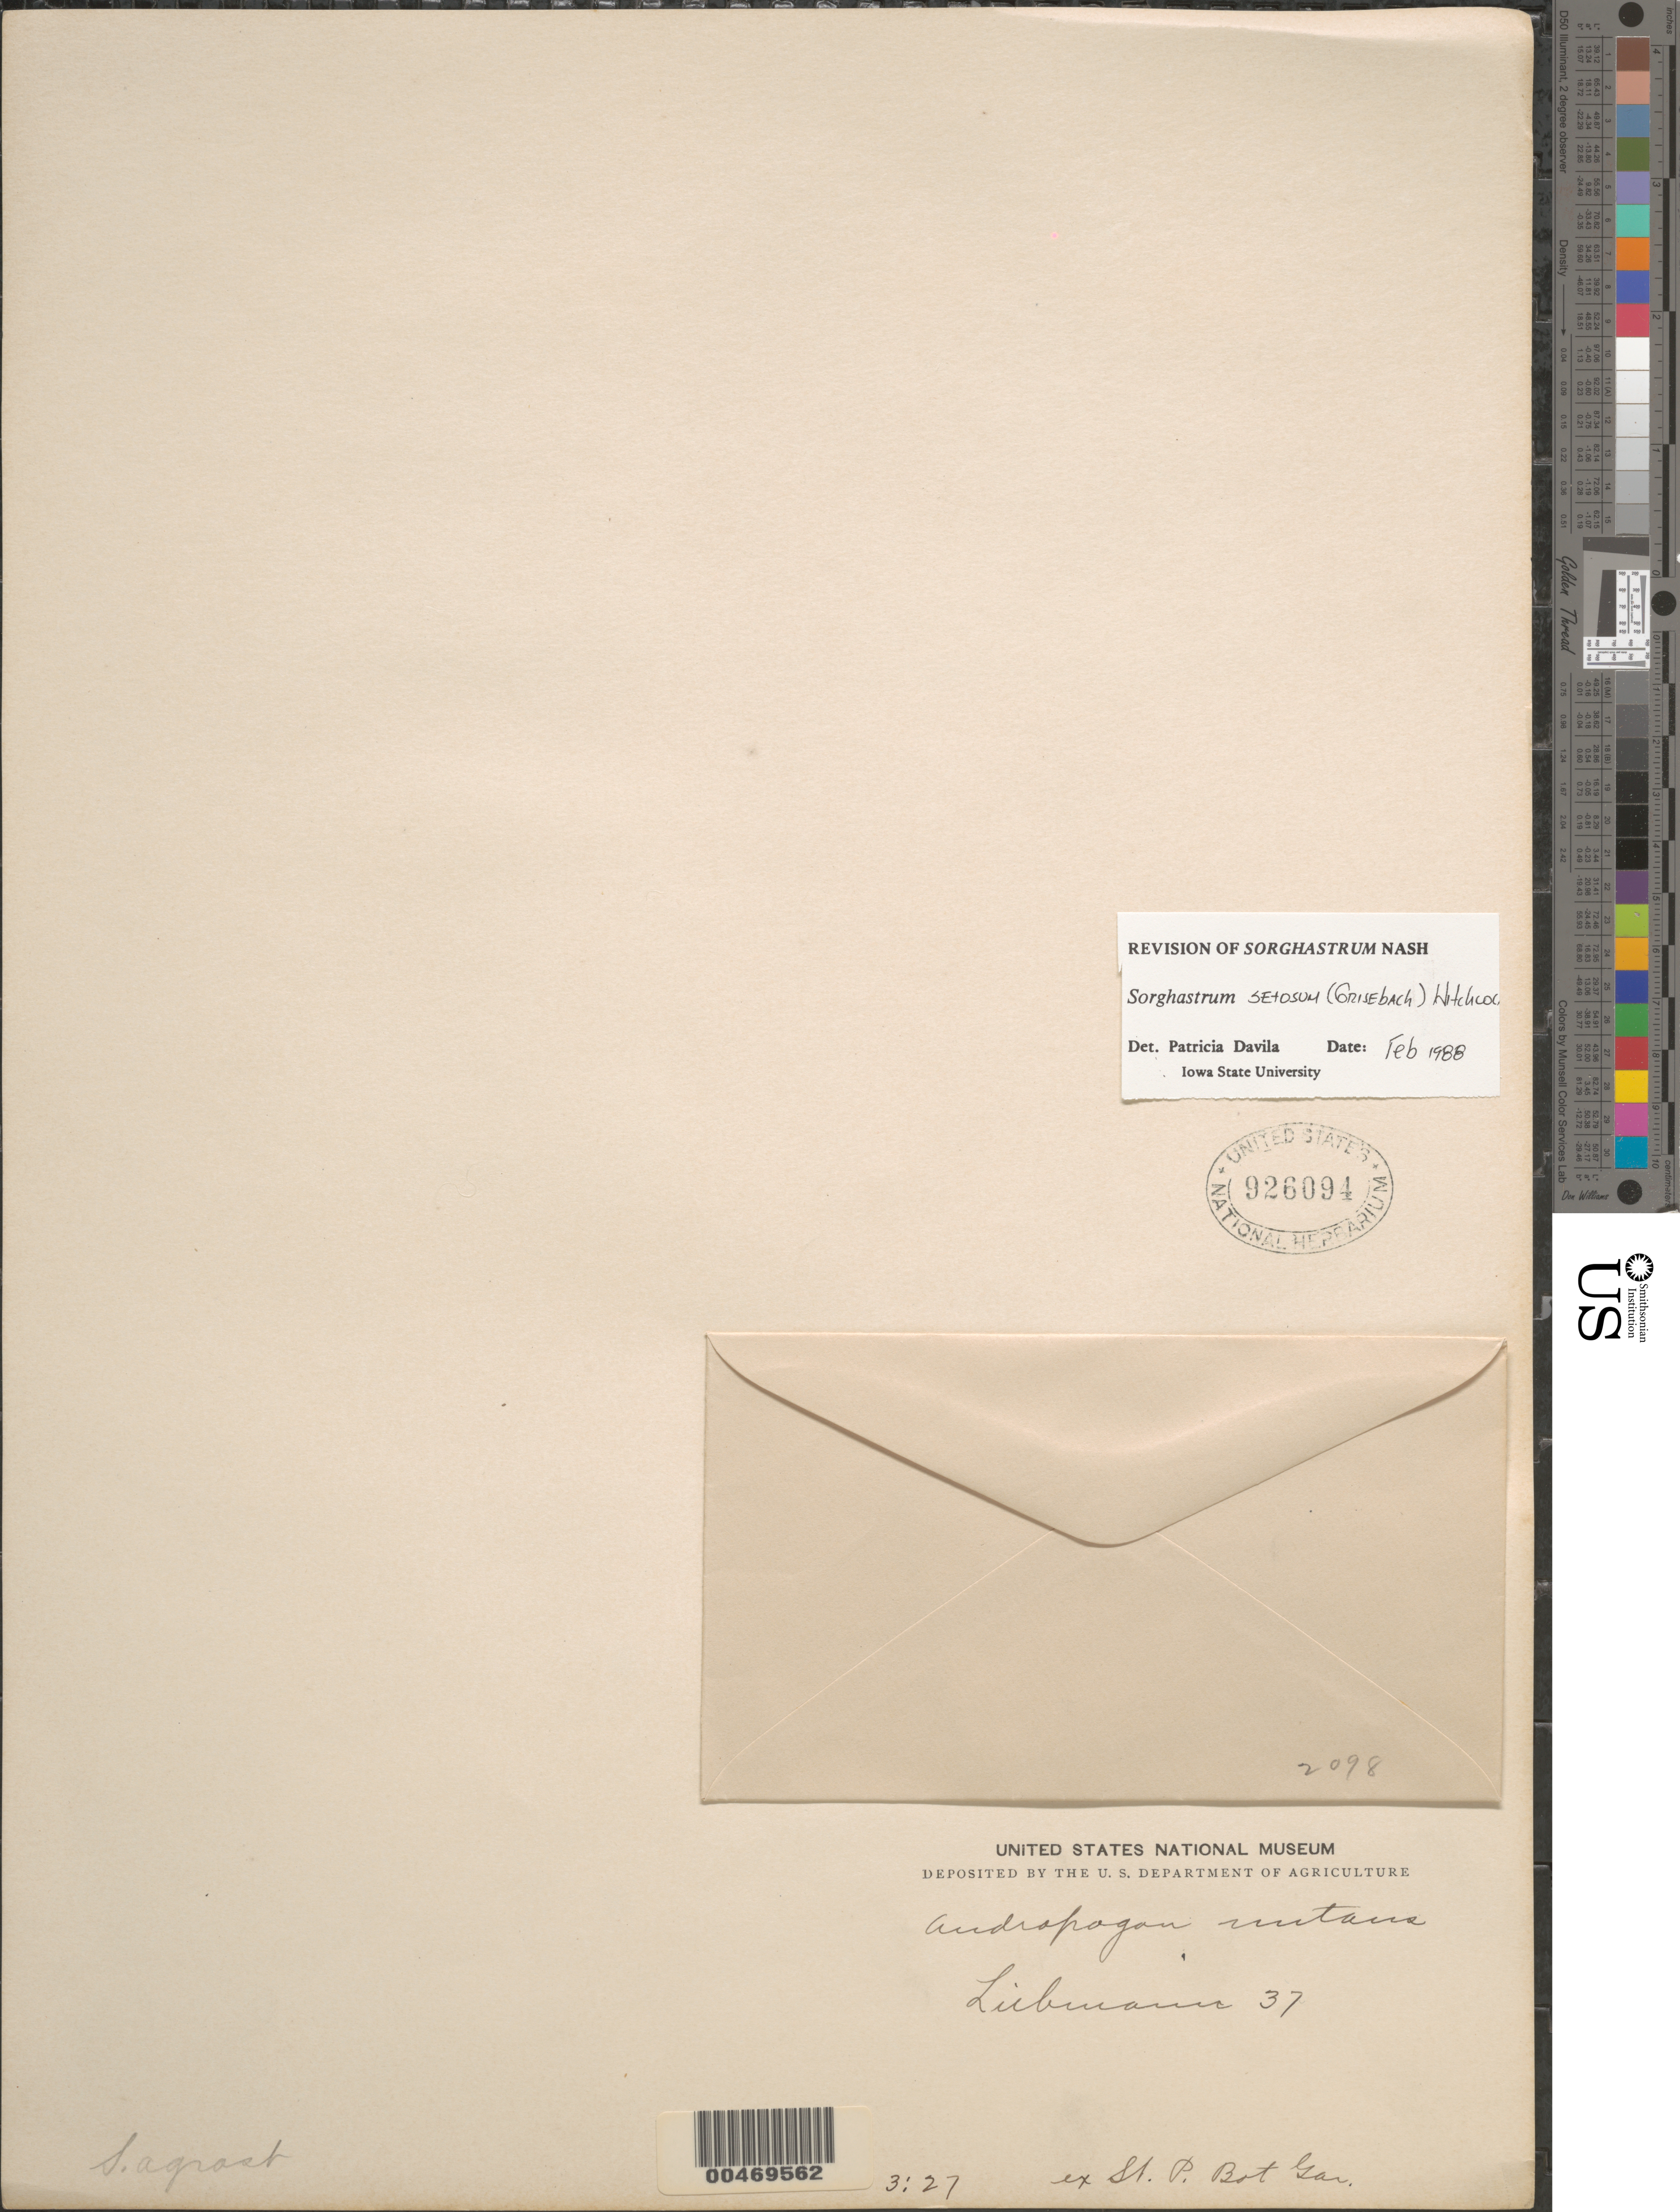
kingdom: Plantae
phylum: Tracheophyta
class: Liliopsida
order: Poales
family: Poaceae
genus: Sorghastrum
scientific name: Sorghastrum setosum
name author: (Griseb.) Hitchc.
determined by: Dávila, P. D.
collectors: -. Leibmann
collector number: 37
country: Mexico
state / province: Durango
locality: San Ramon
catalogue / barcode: US 926094